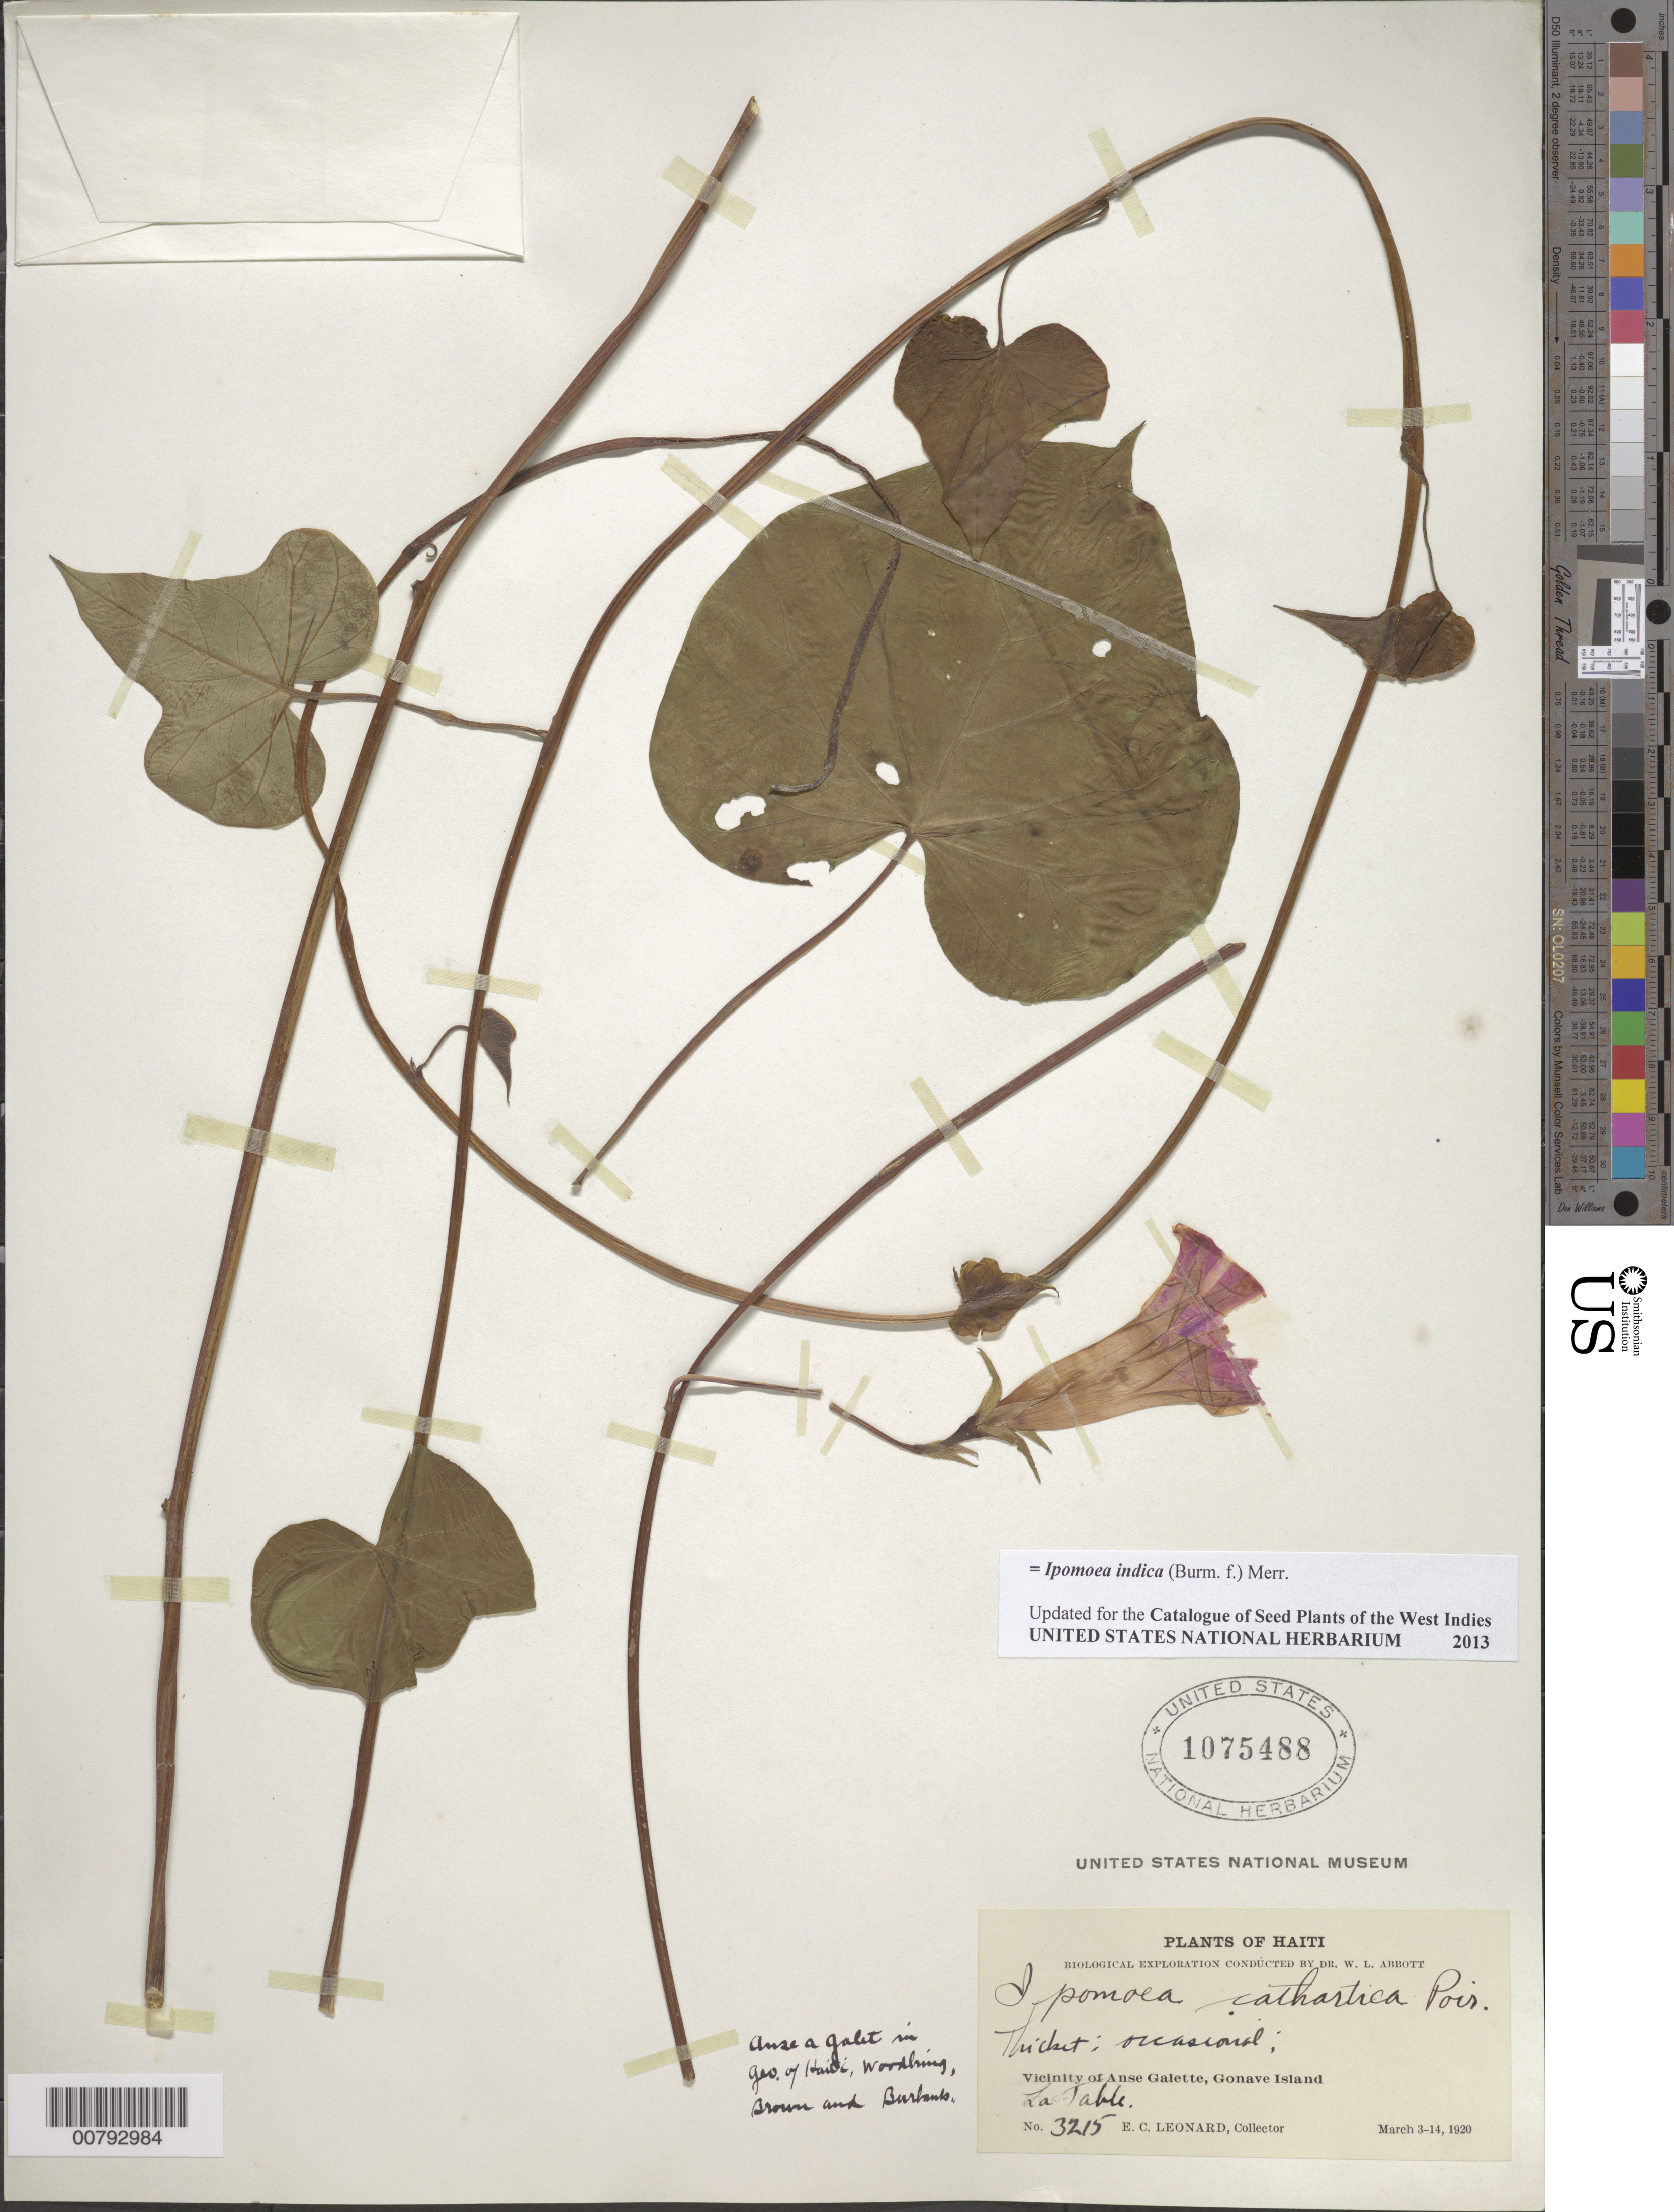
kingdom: Plantae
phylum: Tracheophyta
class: Magnoliopsida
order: Solanales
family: Convolvulaceae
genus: Ipomoea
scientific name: Ipomoea indica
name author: (Burm.) Merr.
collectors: E. C. Leonard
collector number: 3215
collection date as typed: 03 Mar 1920 to 14 Mar 1920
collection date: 1920-03-03/1920-03-14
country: Haiti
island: Hispaniola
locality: Gonave Island, vicinity of Anse Galette, La Table.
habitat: Thicket.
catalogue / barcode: US 1075488